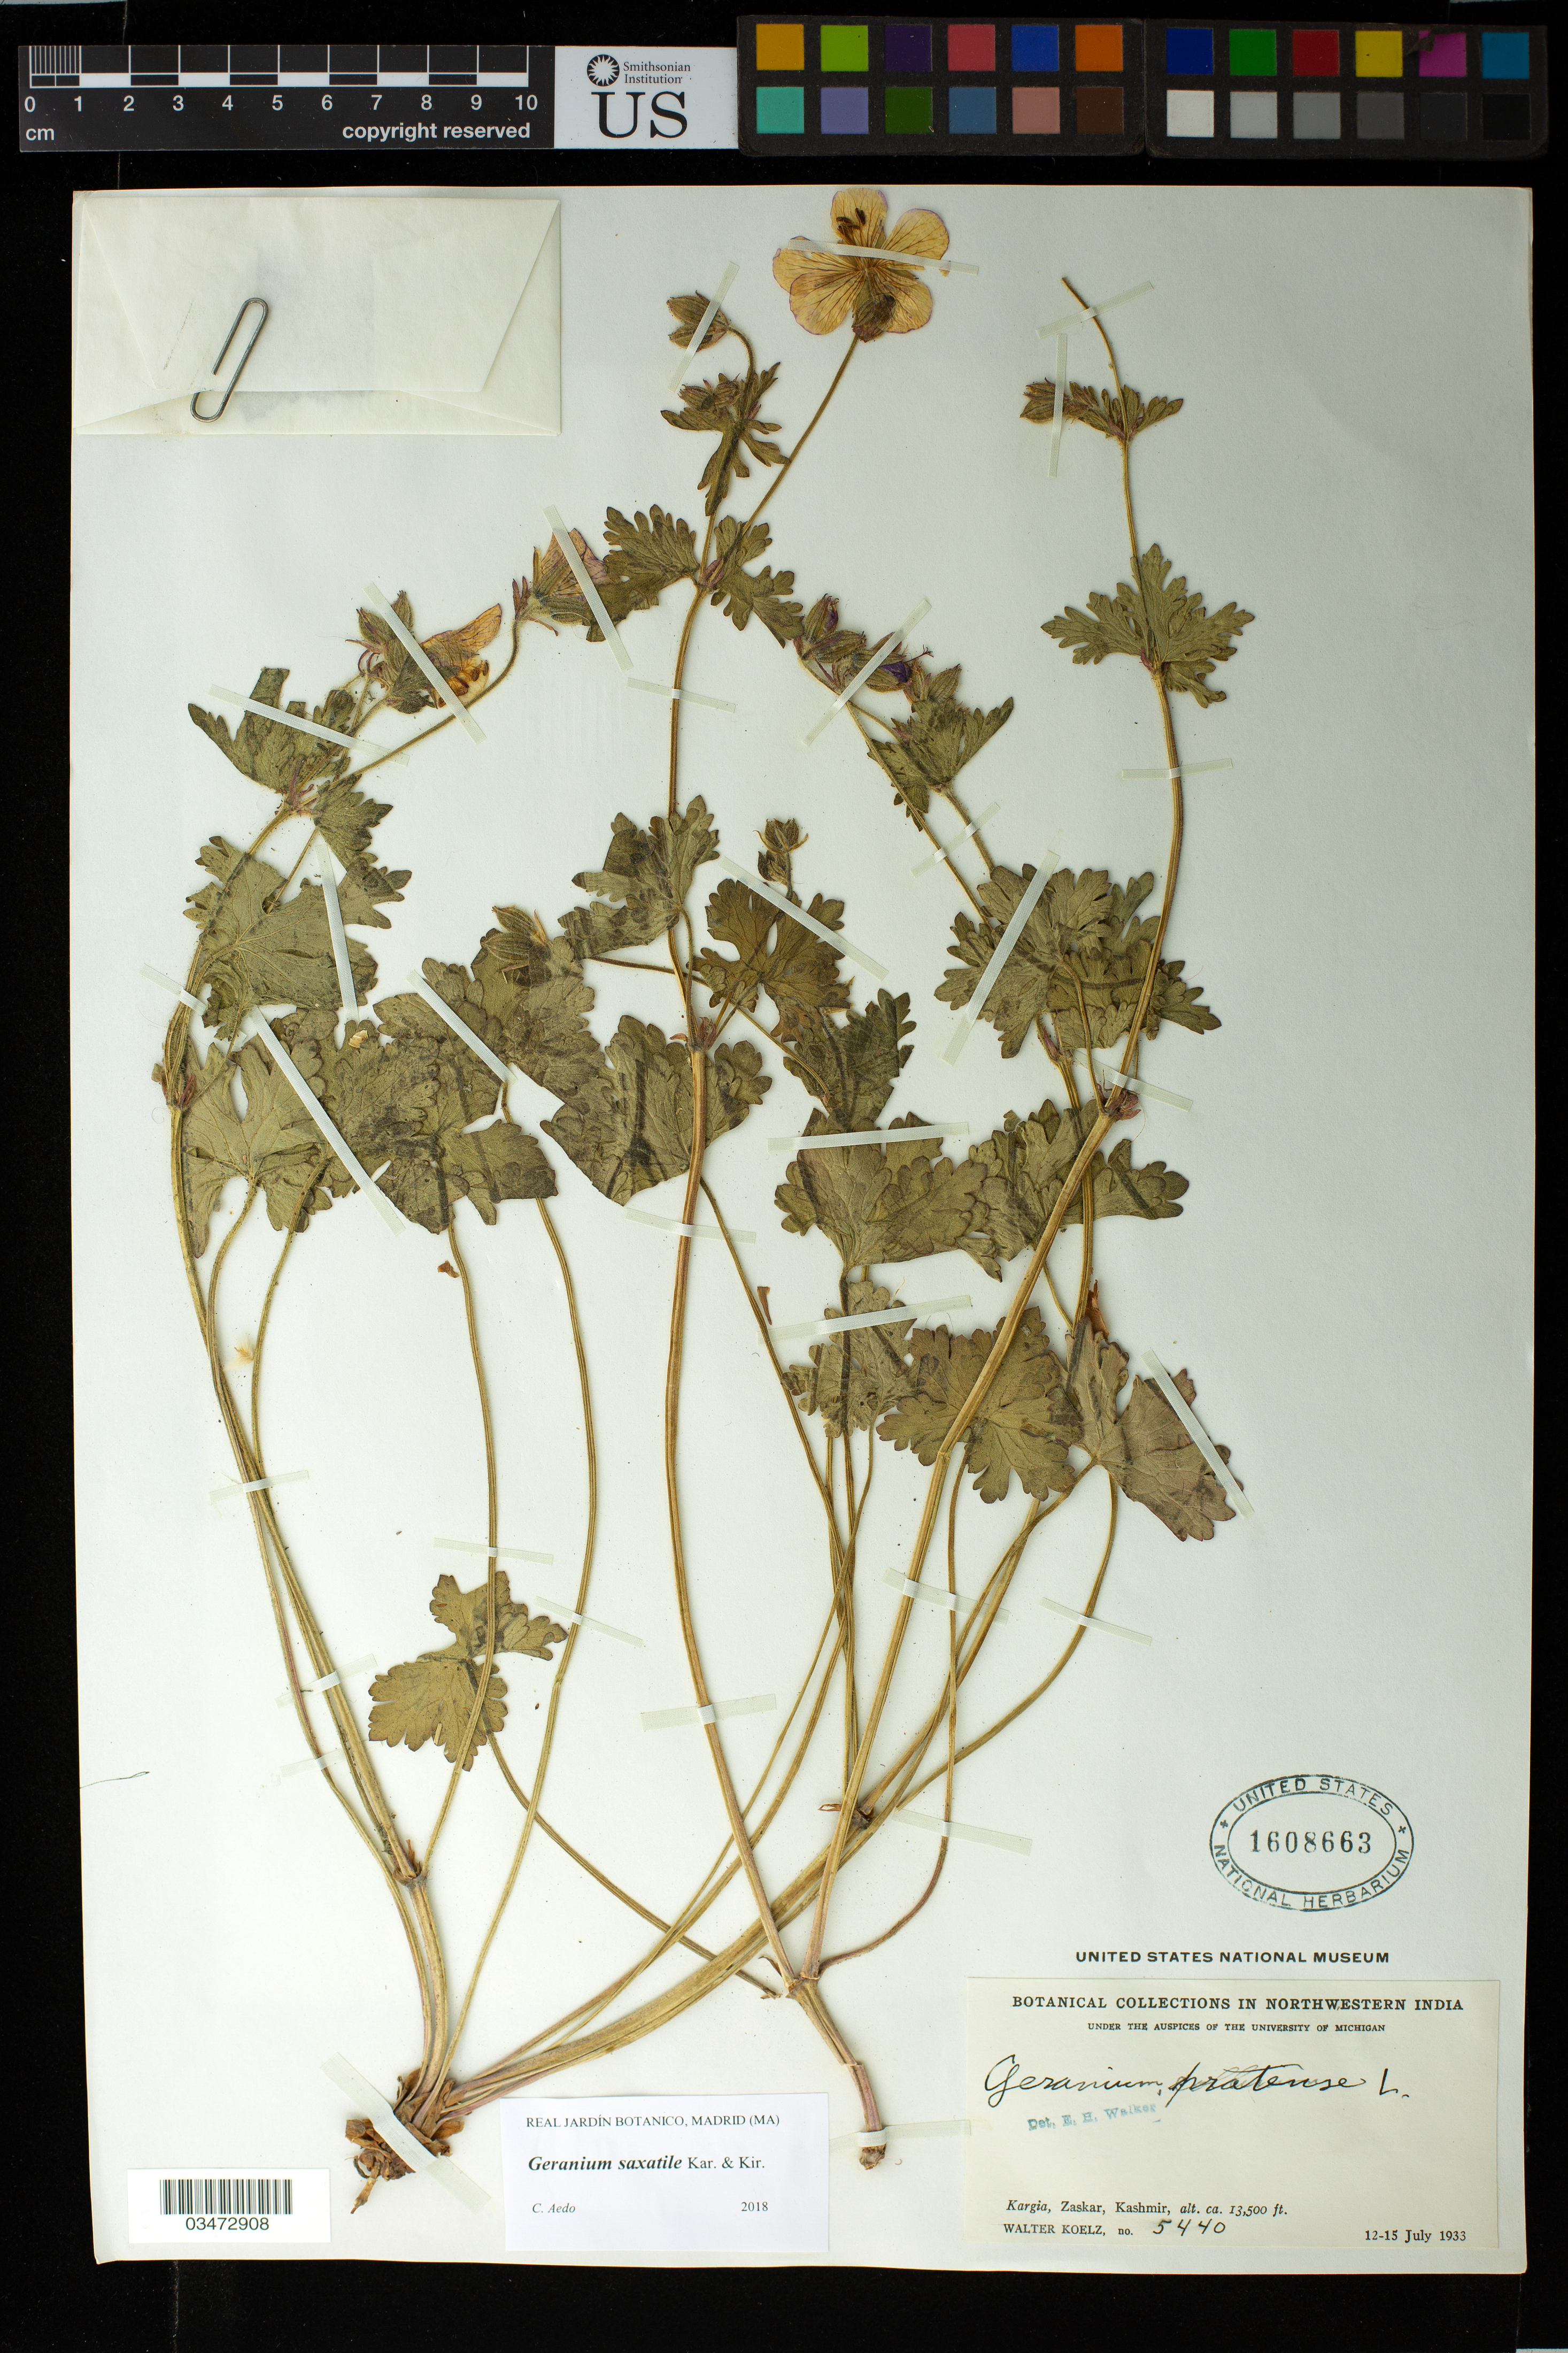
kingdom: Plantae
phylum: Tracheophyta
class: Magnoliopsida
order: Geraniales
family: Geraniaceae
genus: Geranium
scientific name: Geranium saxatile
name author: Kar. & Kir.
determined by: Aedo, C.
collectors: W. N. Koelz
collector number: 5440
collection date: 1933-07-12/1933-07-15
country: India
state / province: Jammu and Kashmir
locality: Northwestern India. Kargia, Zaskar, Kashmir.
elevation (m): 4115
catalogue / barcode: US 1608663